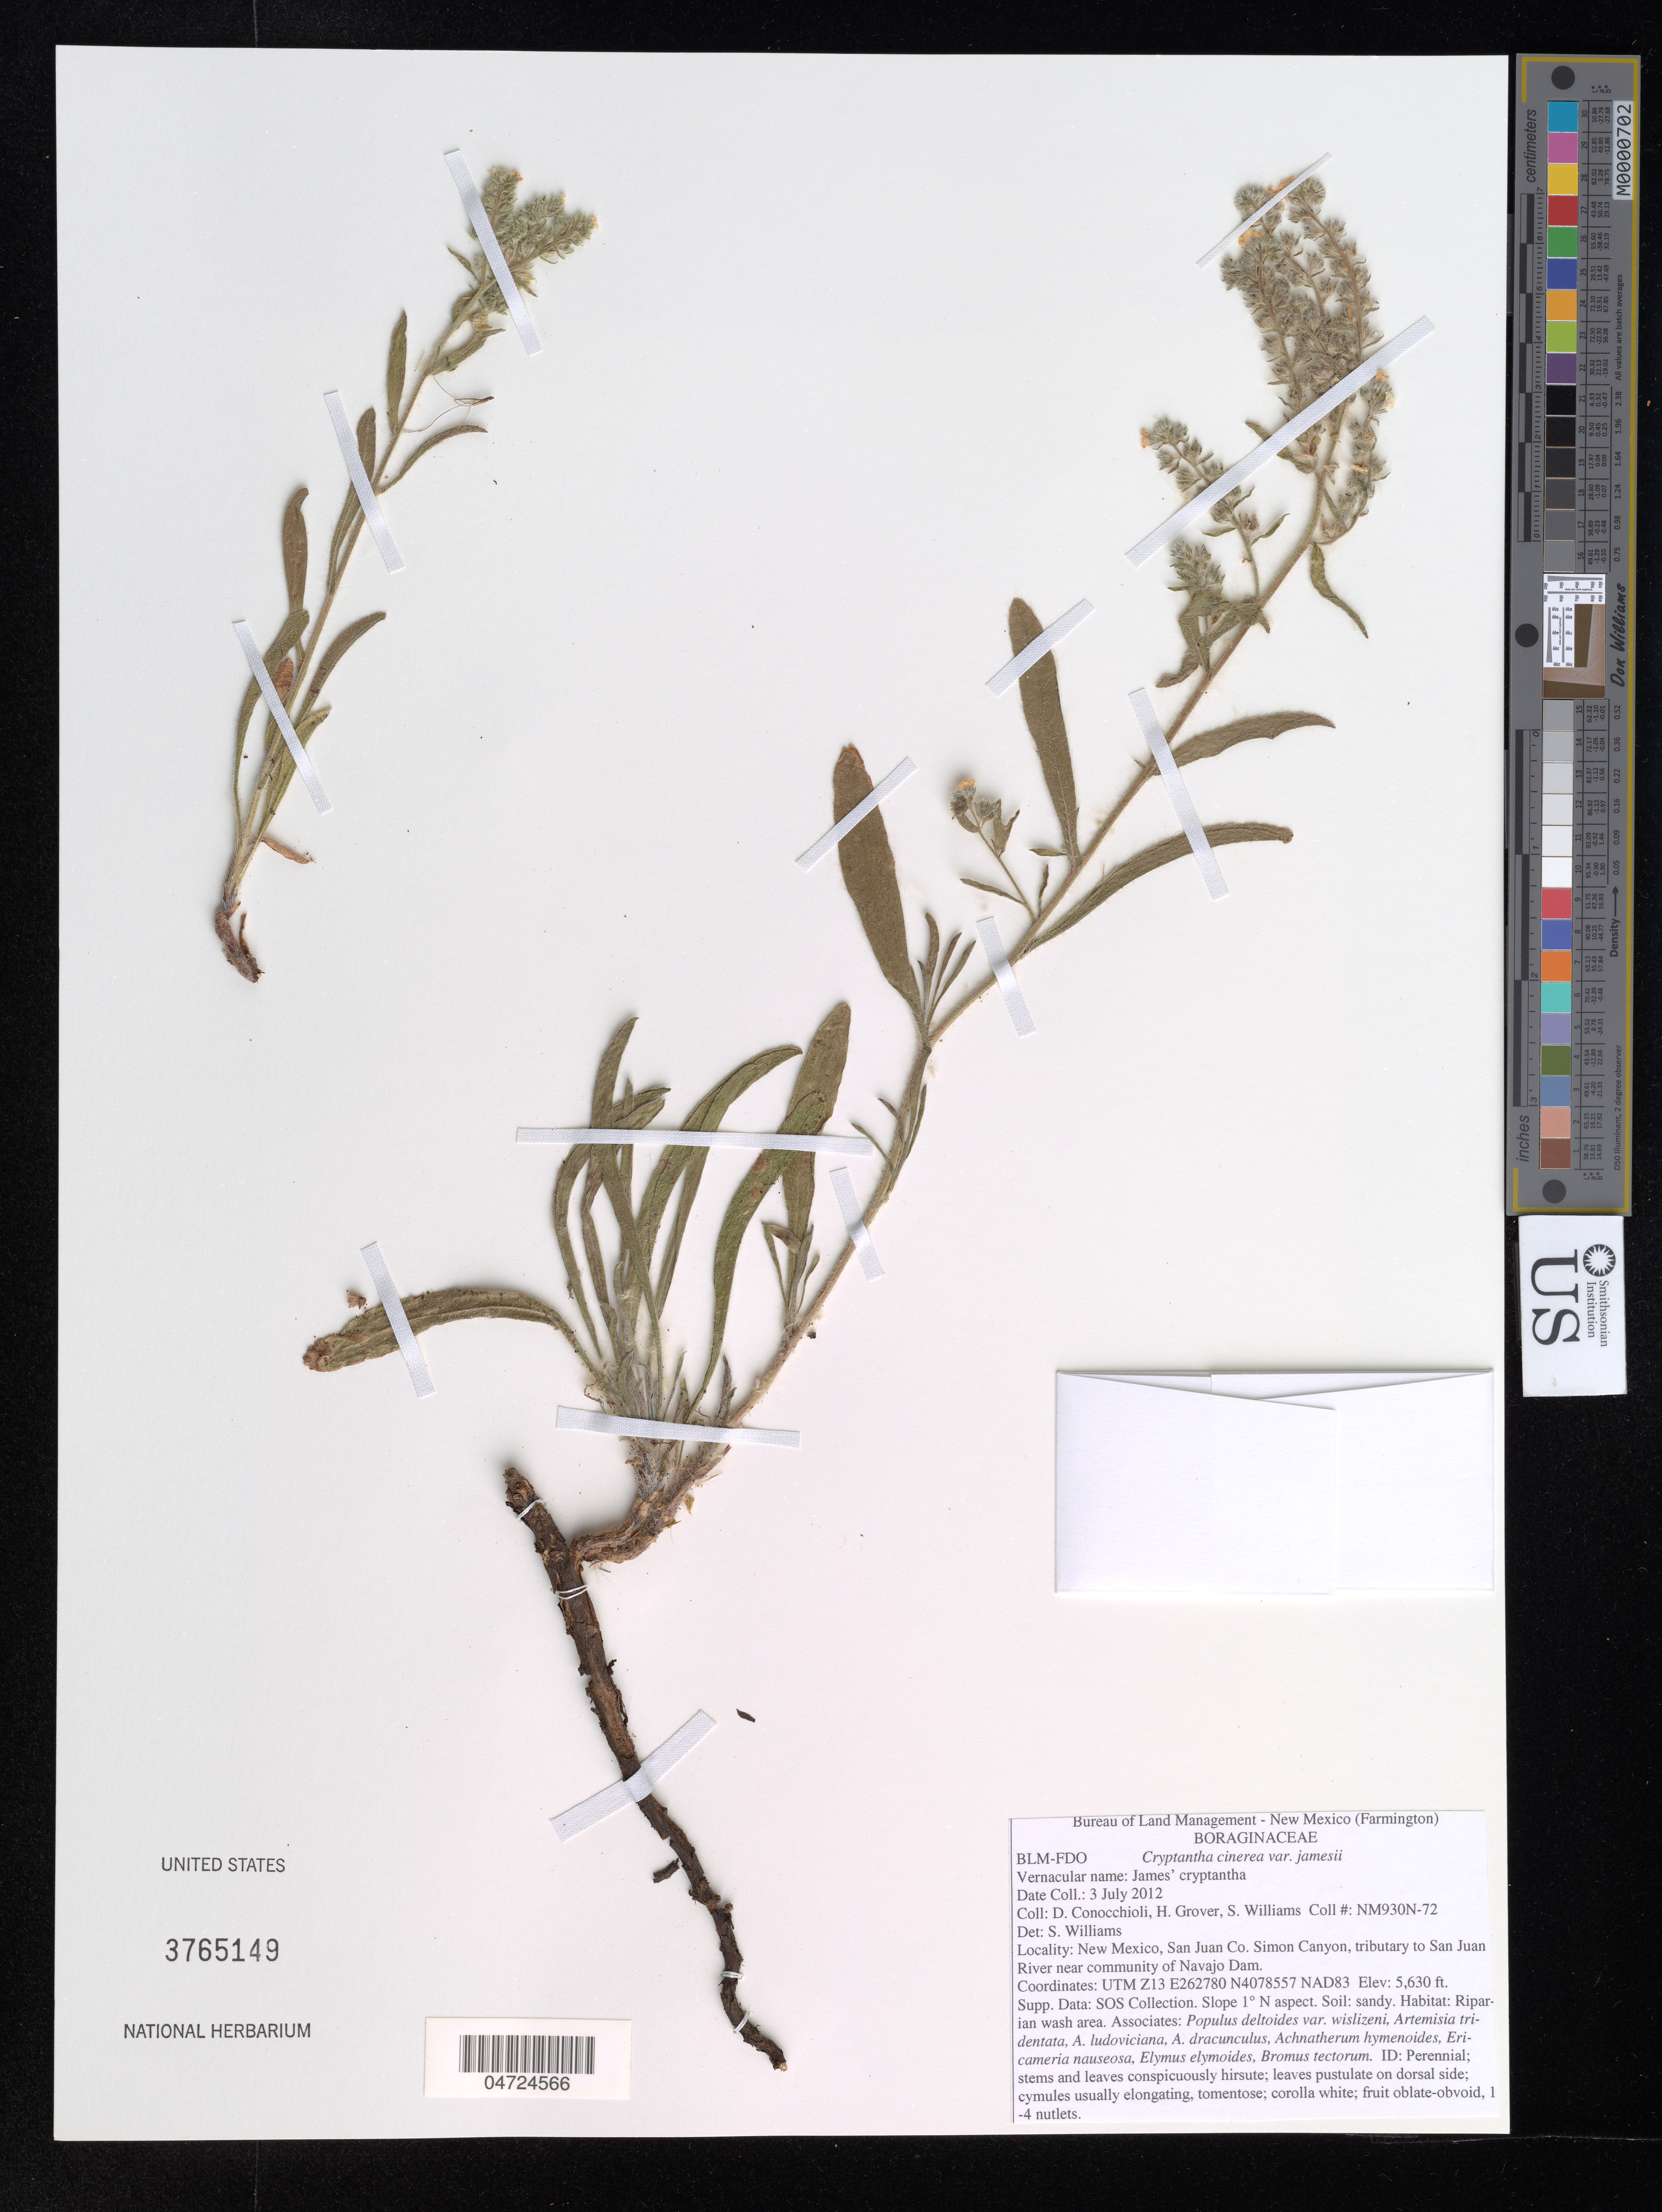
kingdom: Plantae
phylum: Tracheophyta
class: Magnoliopsida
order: Boraginales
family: Boraginaceae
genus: Cryptantha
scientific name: Cryptantha cinerea var. jamesii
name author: (Torr.) Cronq.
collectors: D. Conocchioli, H. Grover & S. Williams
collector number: NM930N-72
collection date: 2012-07-03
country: United States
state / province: New Mexico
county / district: San Juan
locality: San Juan Co. Simon Canyon, tributary to San Juan River near community of Navajo Dam. UTM Z13.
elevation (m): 1716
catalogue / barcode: US 3765149